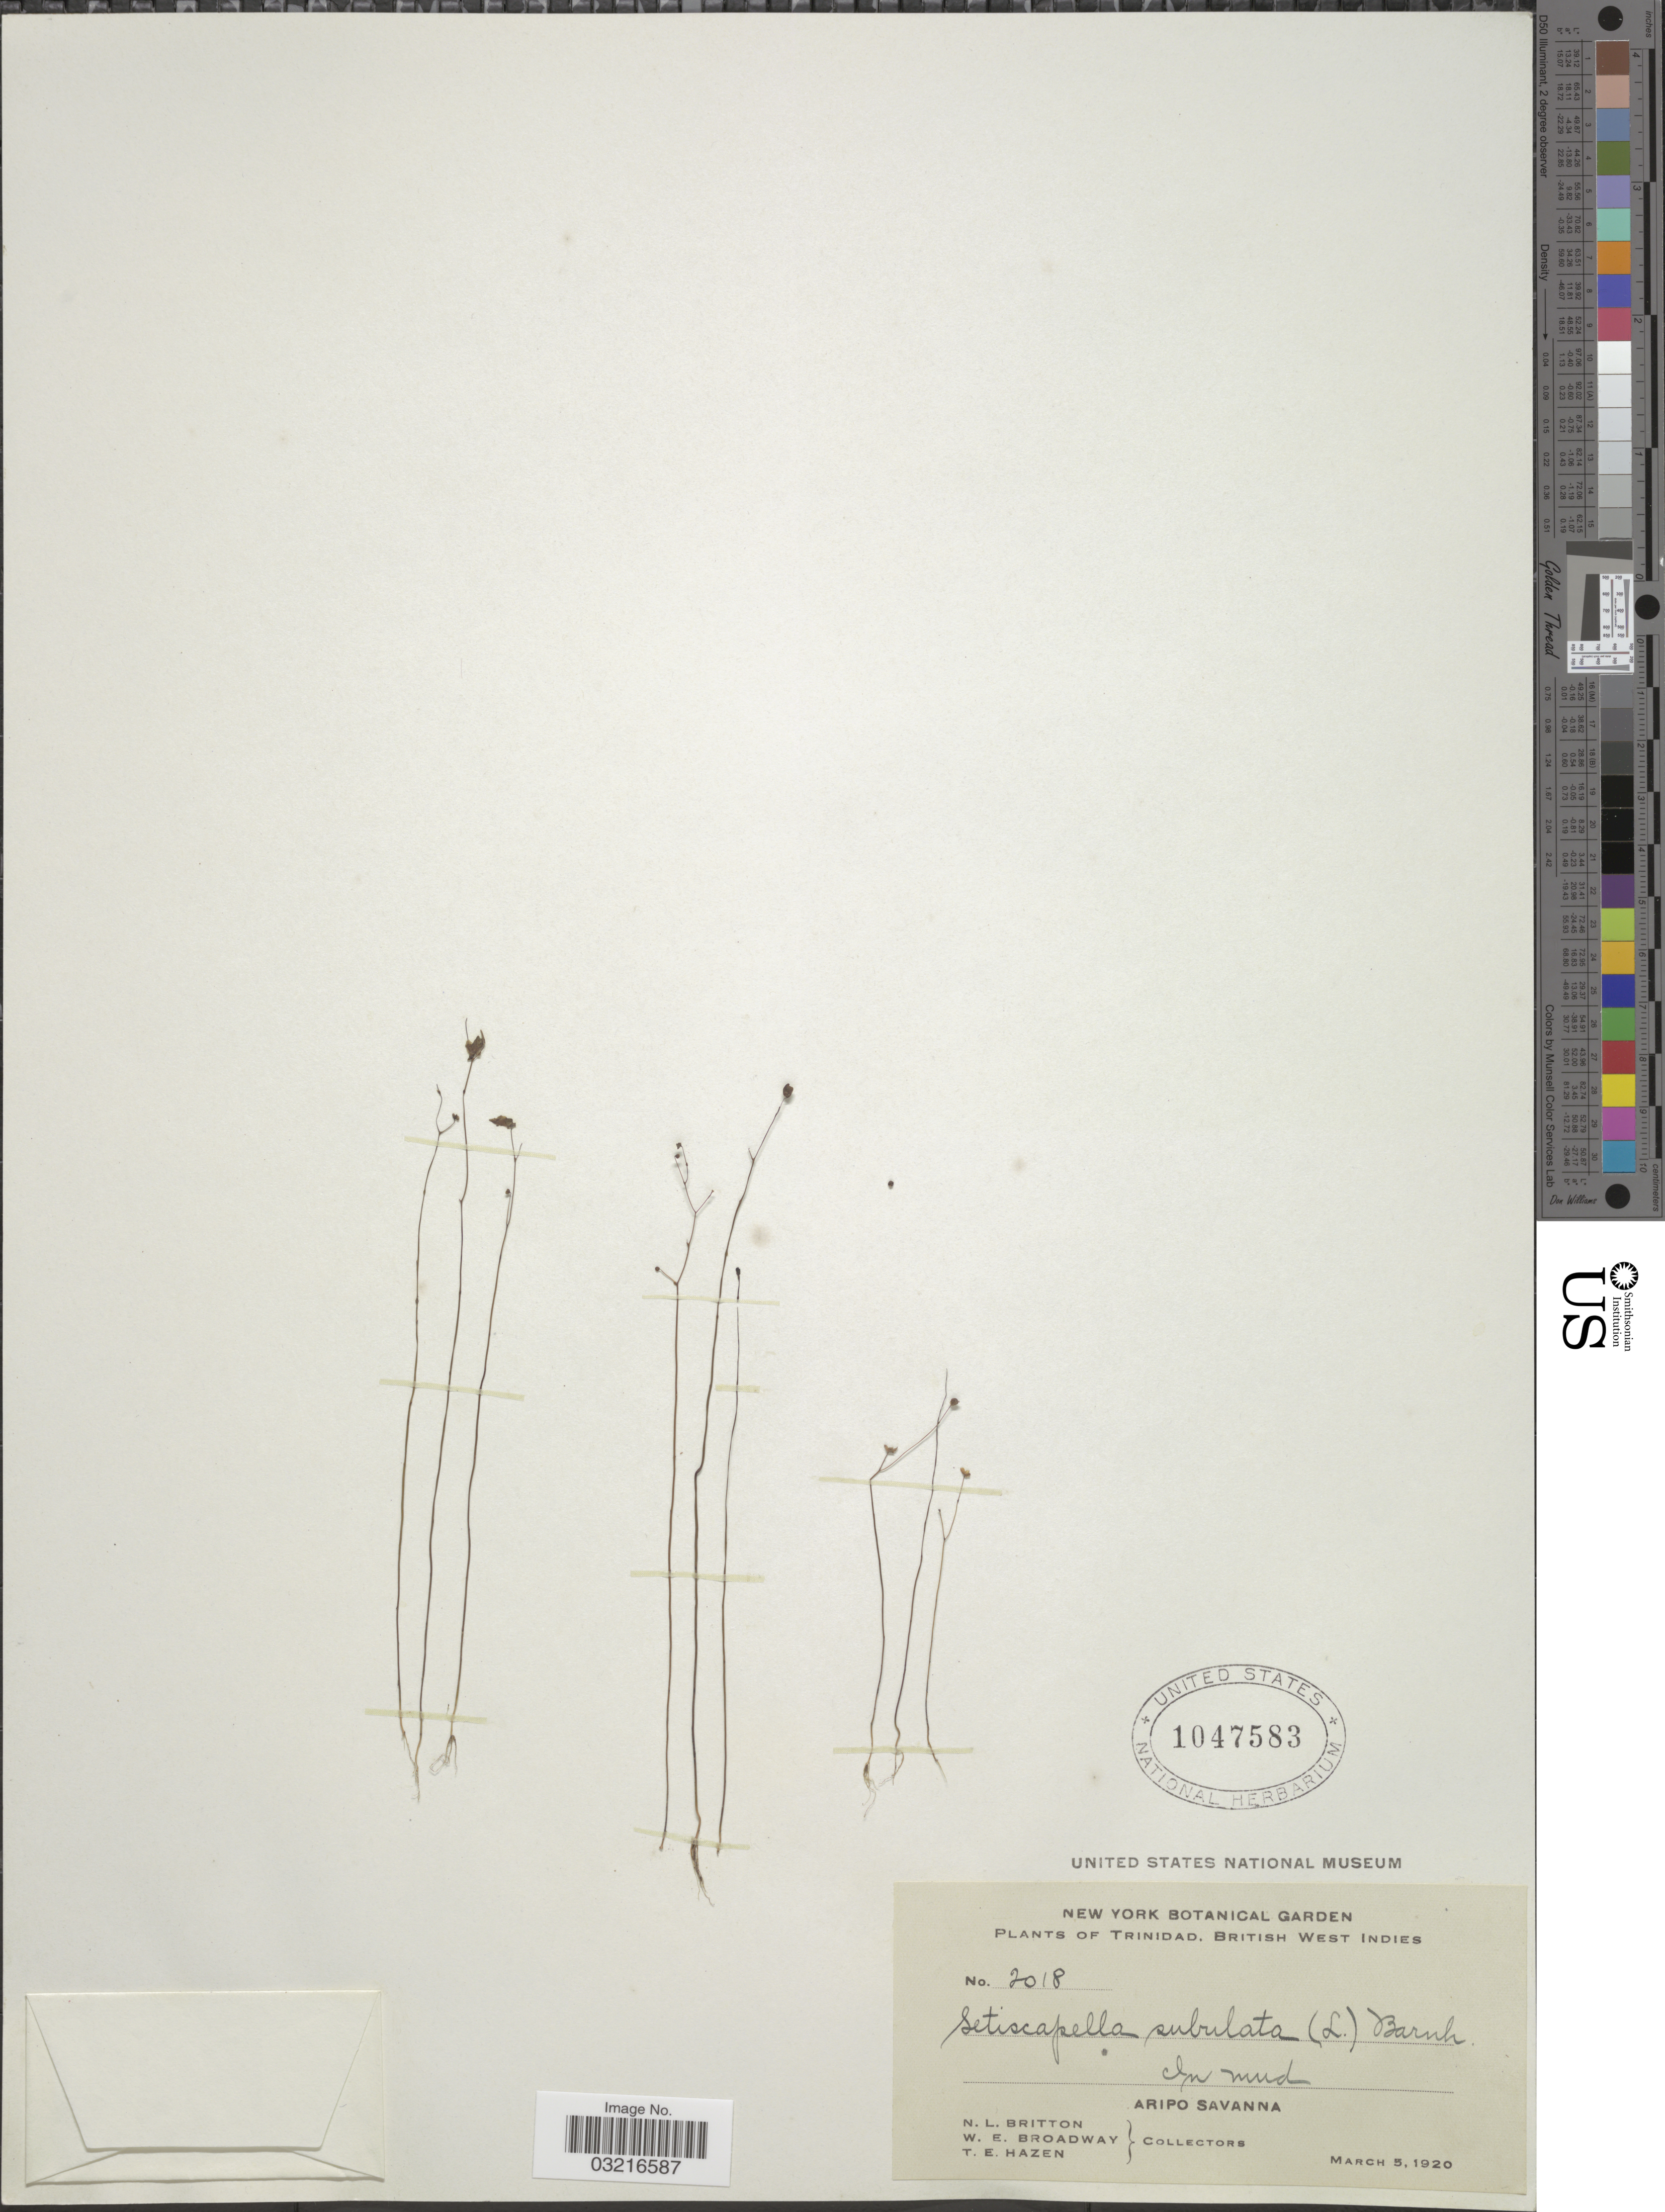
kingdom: Plantae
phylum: Tracheophyta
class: Magnoliopsida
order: Lamiales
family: Lentibulariaceae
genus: Utricularia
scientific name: Utricularia subulata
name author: L.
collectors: N. Britton, W. E. Broadway & T. E. Hazen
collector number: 2018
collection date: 1920-03-05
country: Trinidad and Tobago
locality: Trinidad, British West Indies, Aripo Savanna.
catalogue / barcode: US 1047583